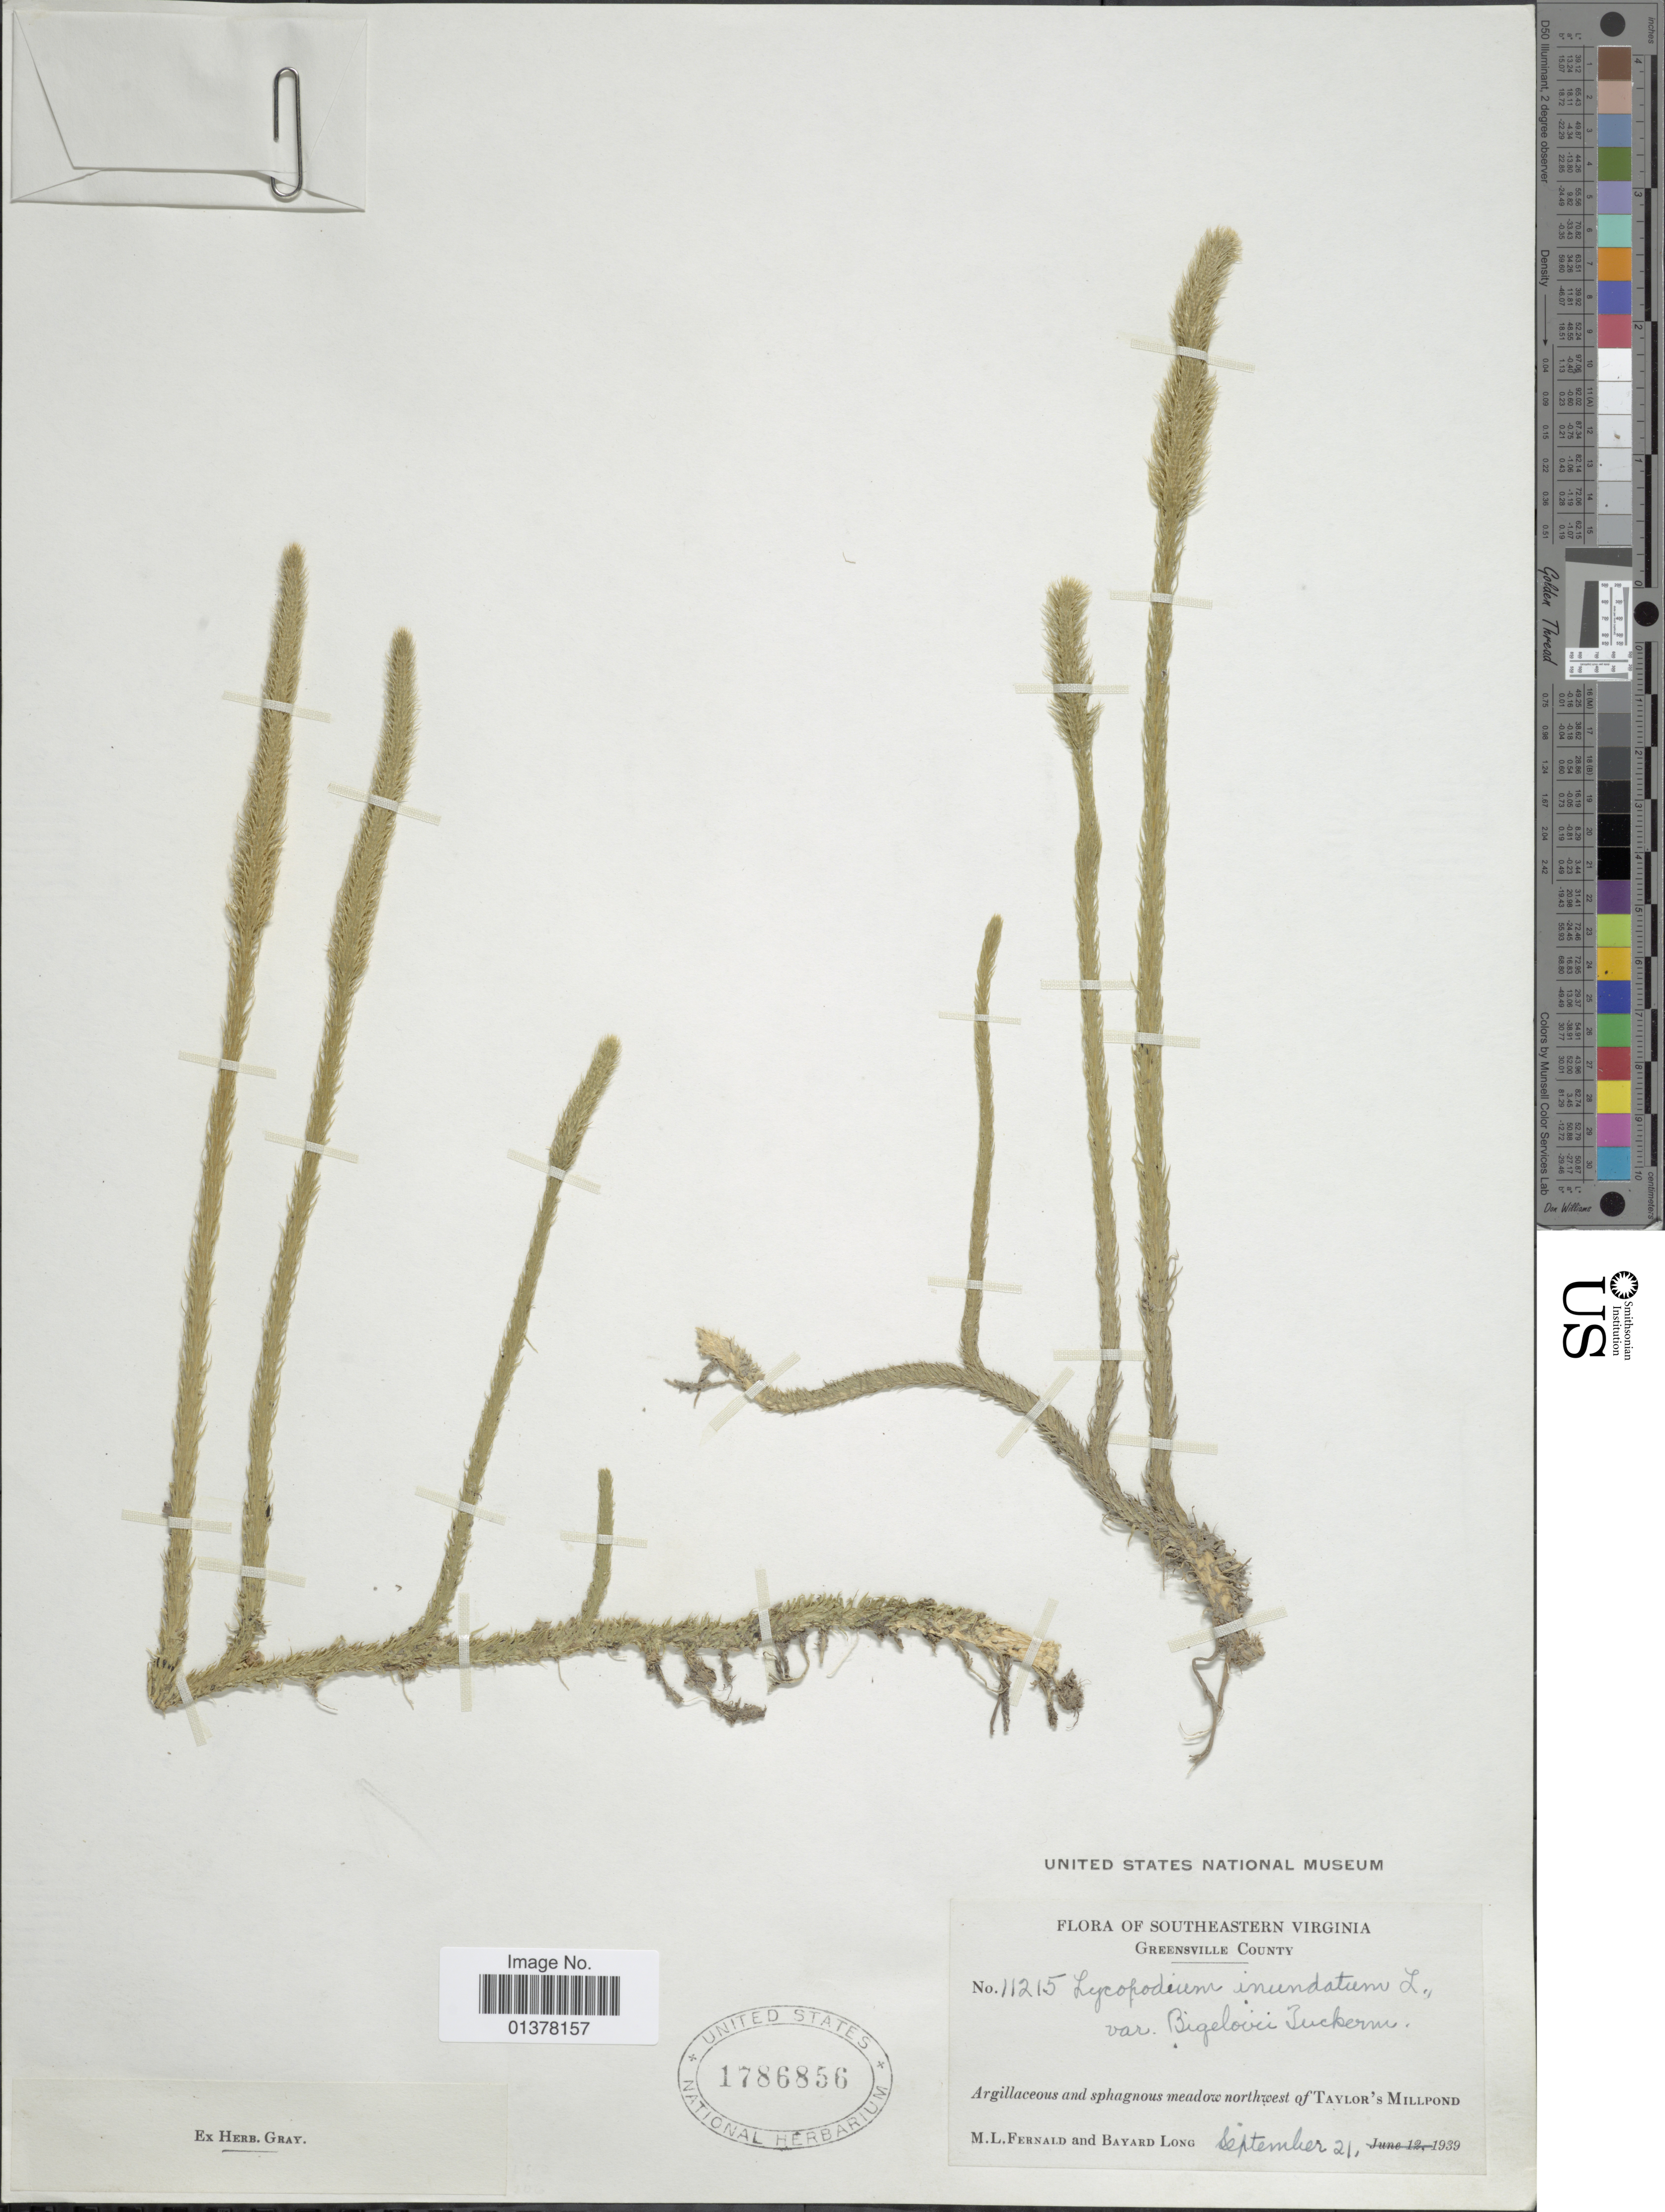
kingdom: Plantae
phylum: Tracheophyta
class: Lycopodiopsida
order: Lycopodiales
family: Lycopodiaceae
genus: Lycopodiella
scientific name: Lycopodiella appressa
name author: (Chapm.) Cranfill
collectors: M. L. Fernald & B. H. Long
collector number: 11215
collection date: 1939-09-21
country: United States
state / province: Virginia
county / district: Greensville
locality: Southeastern Virginia, Greensville County, Argillaceous and sphagnous meadow northwest of Taylor's Millpond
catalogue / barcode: US 1786856